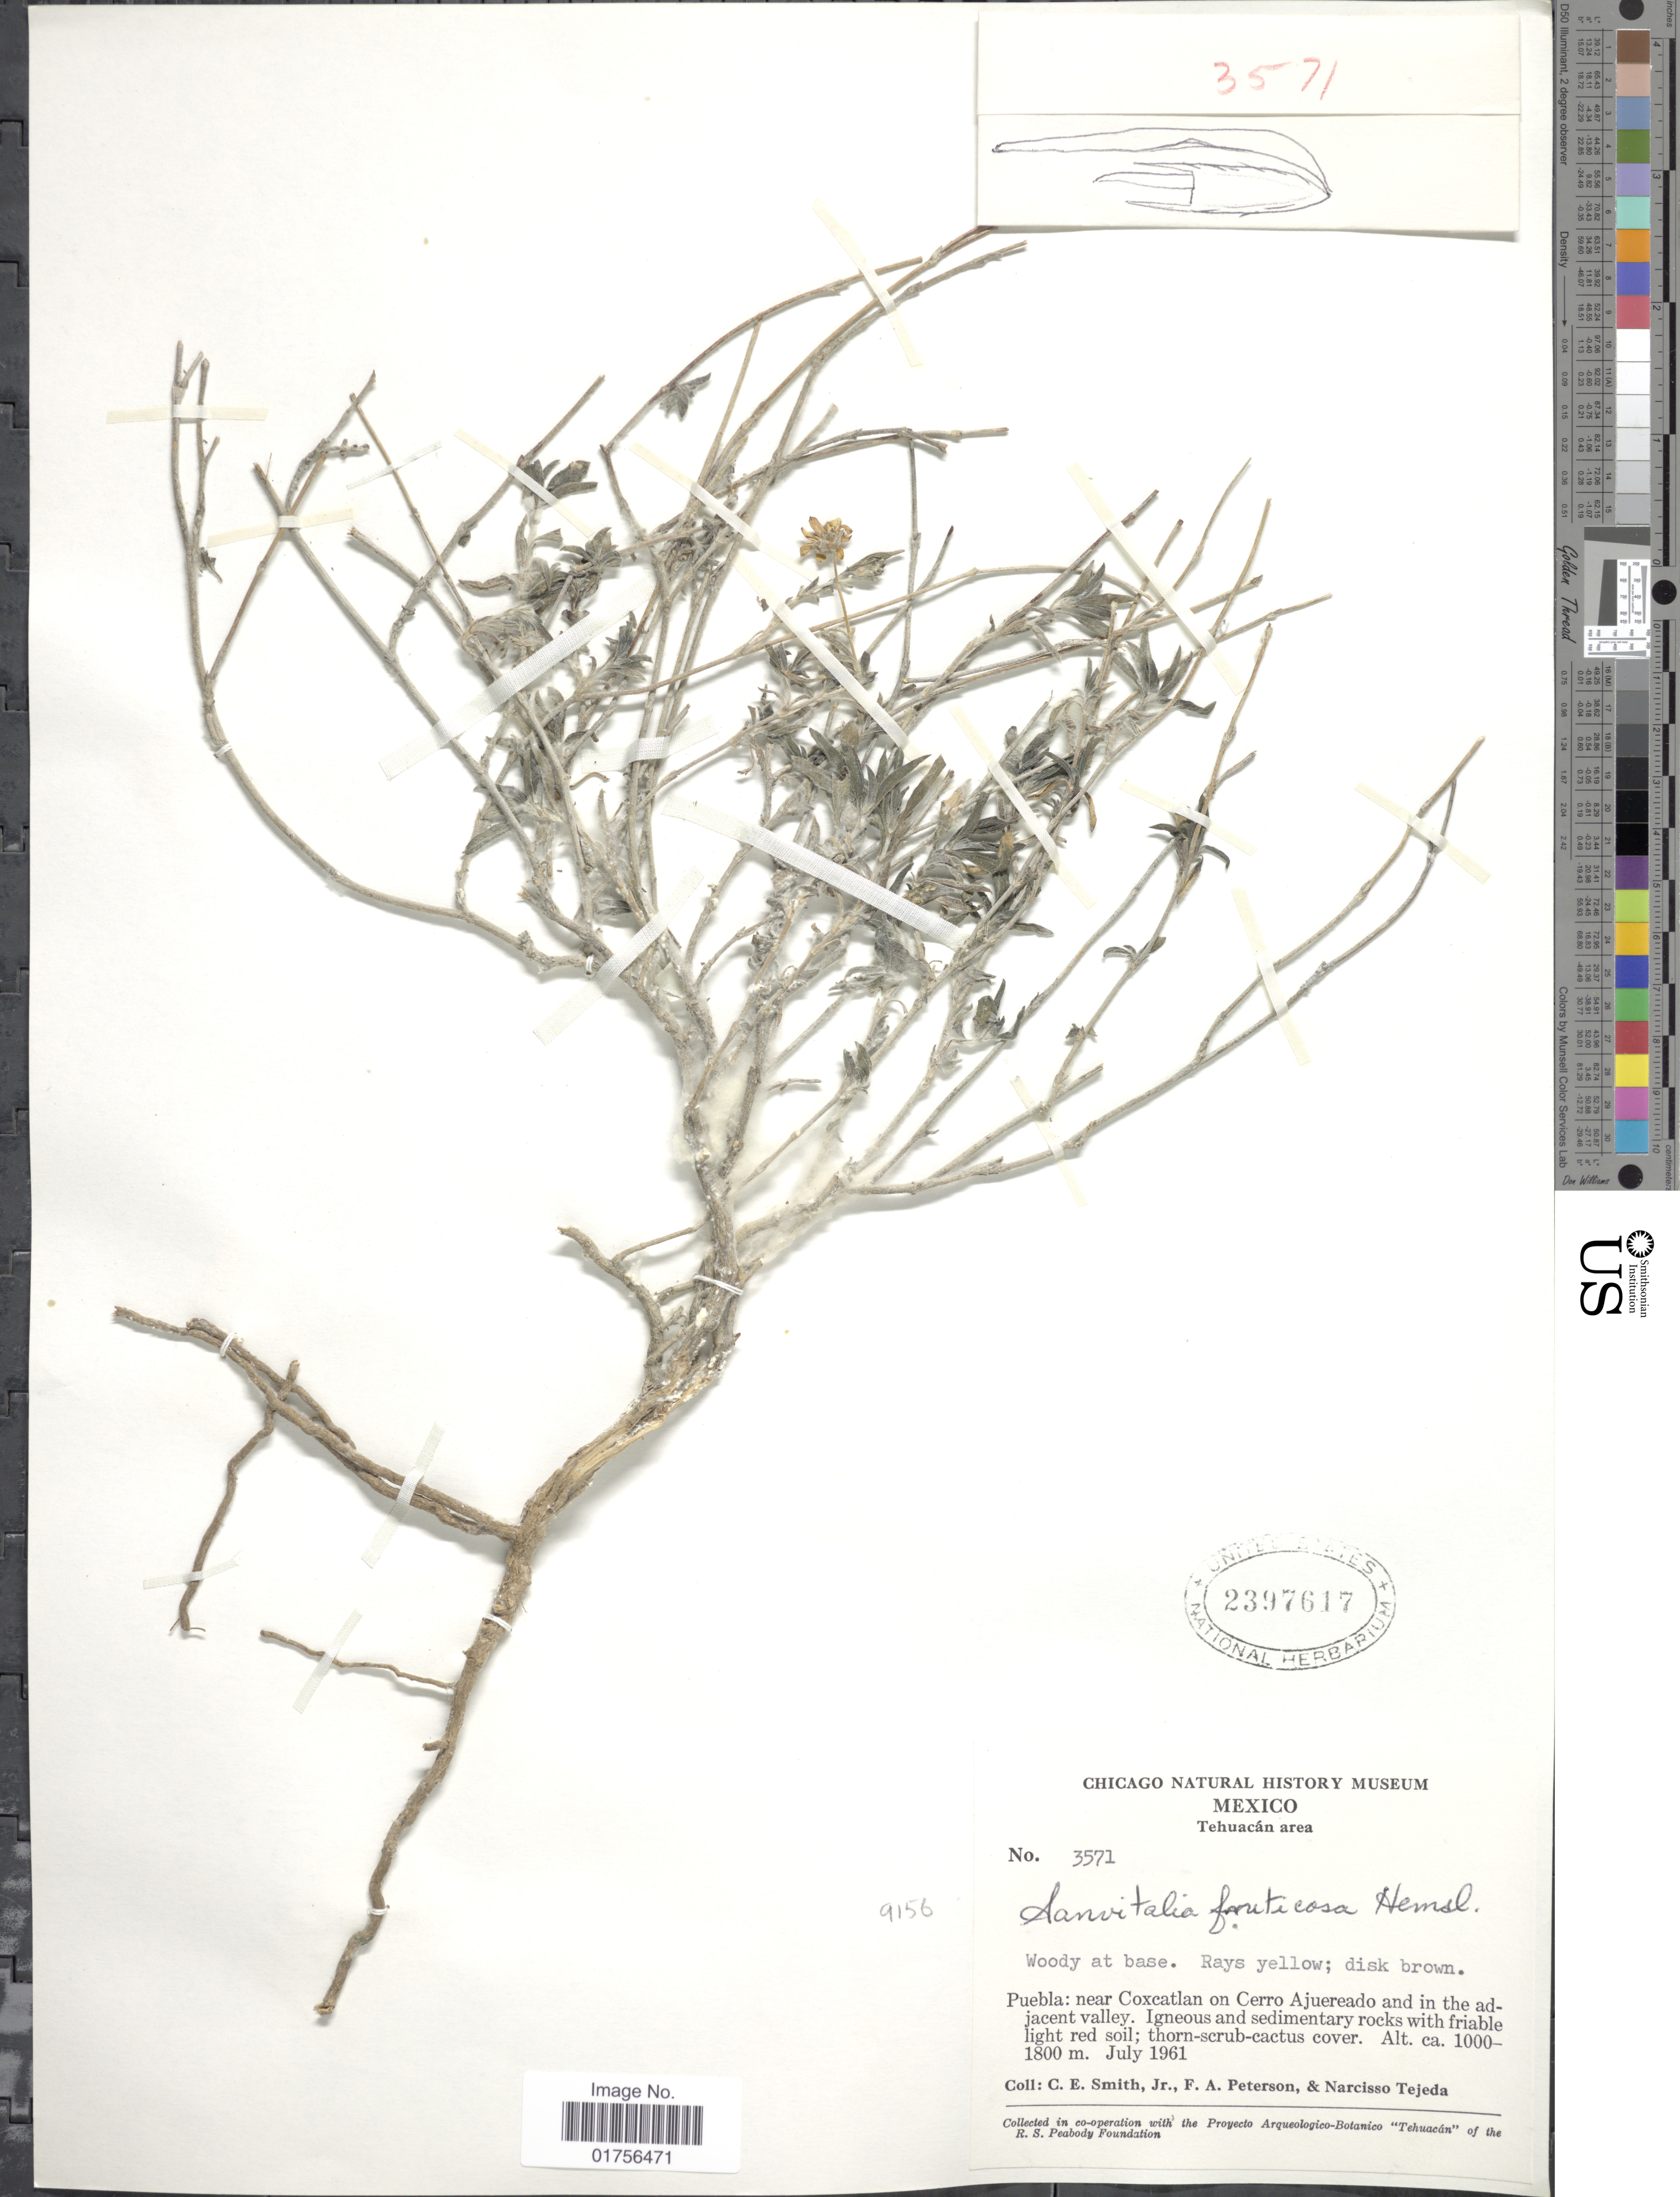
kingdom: Plantae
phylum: Tracheophyta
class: Magnoliopsida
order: Asterales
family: Asteraceae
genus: Sanvitalia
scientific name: Sanvitalia fruticosa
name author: Hemsl.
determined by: Skibicki, Samuel V.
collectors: C. E. Smith Jr., F. A. Peterson & N. Tejeda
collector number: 3571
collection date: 1961-07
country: Mexico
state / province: Puebla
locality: Tehuacan area, Puebla: near Coxcatlan on Cerro Ajuereado and in the adjacent valley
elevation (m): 1000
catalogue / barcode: US 2397617